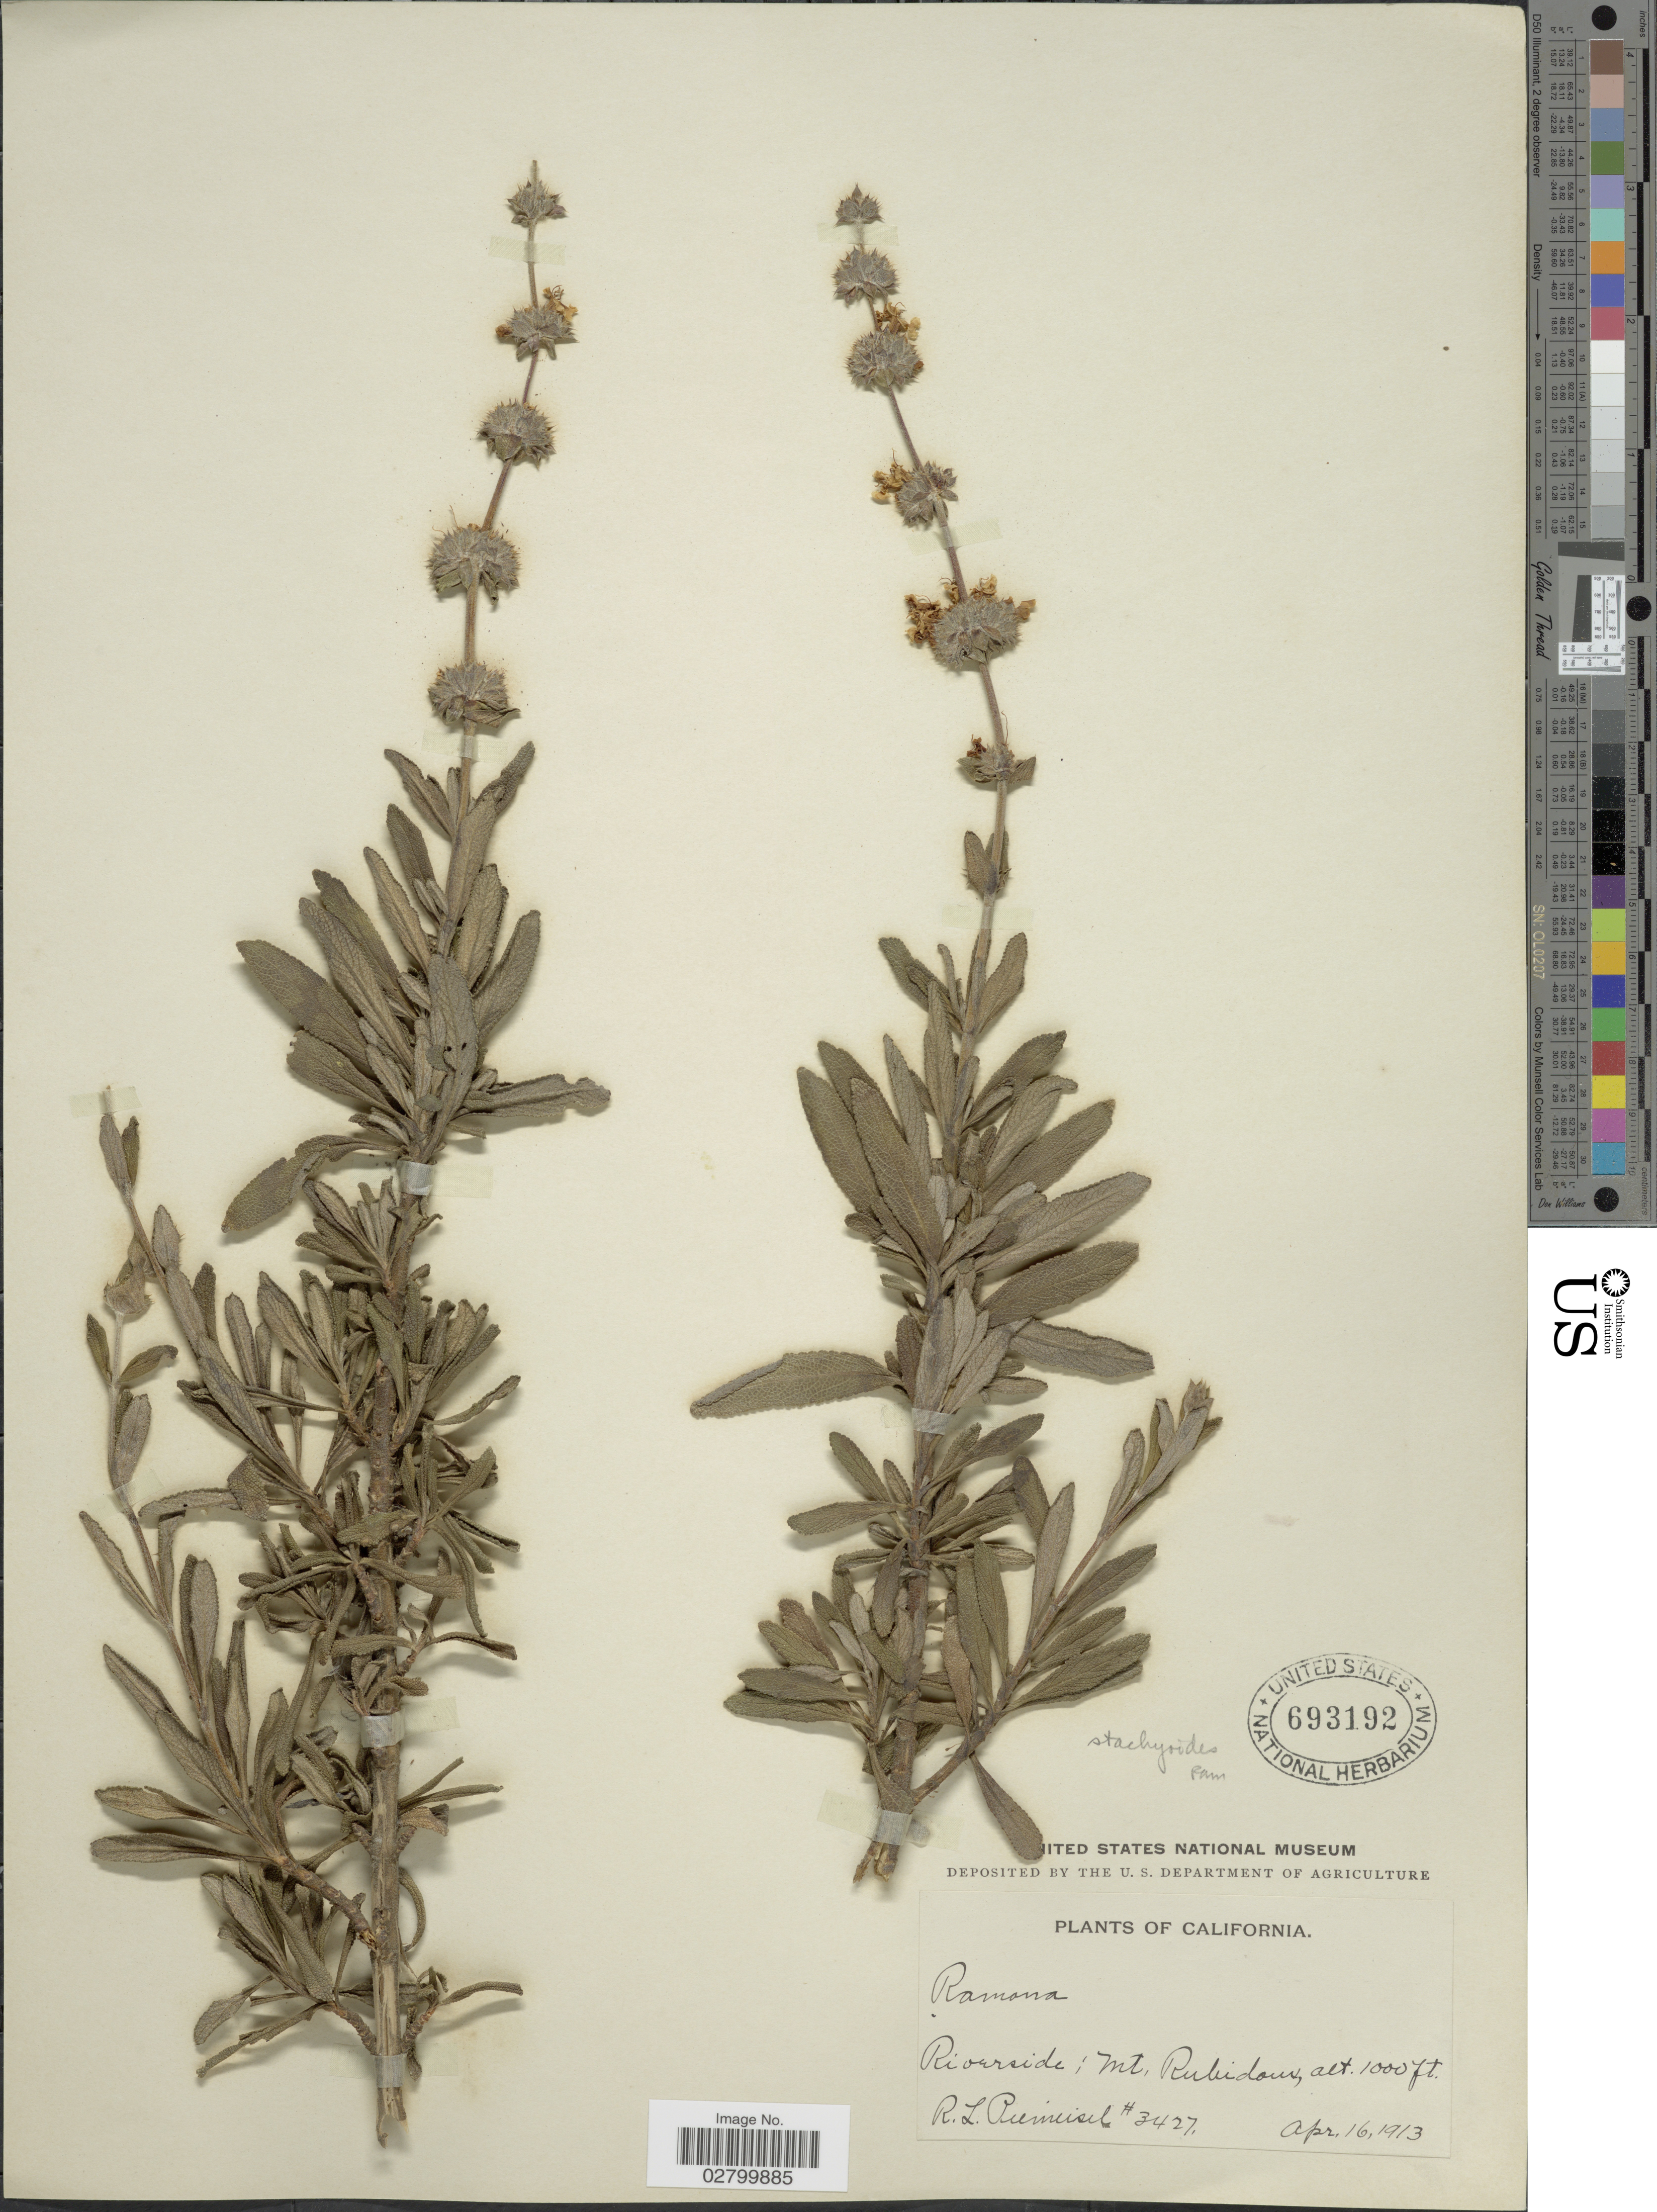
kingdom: Plantae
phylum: Tracheophyta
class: Magnoliopsida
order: Lamiales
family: Lamiaceae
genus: Salvia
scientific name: Salvia mellifera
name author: Greene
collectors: R. L. Piemeisel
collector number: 3427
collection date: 1913-04-16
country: United States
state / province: California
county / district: Riverside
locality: Riverside: Mt. Rubidoux.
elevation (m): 305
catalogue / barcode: US 693192